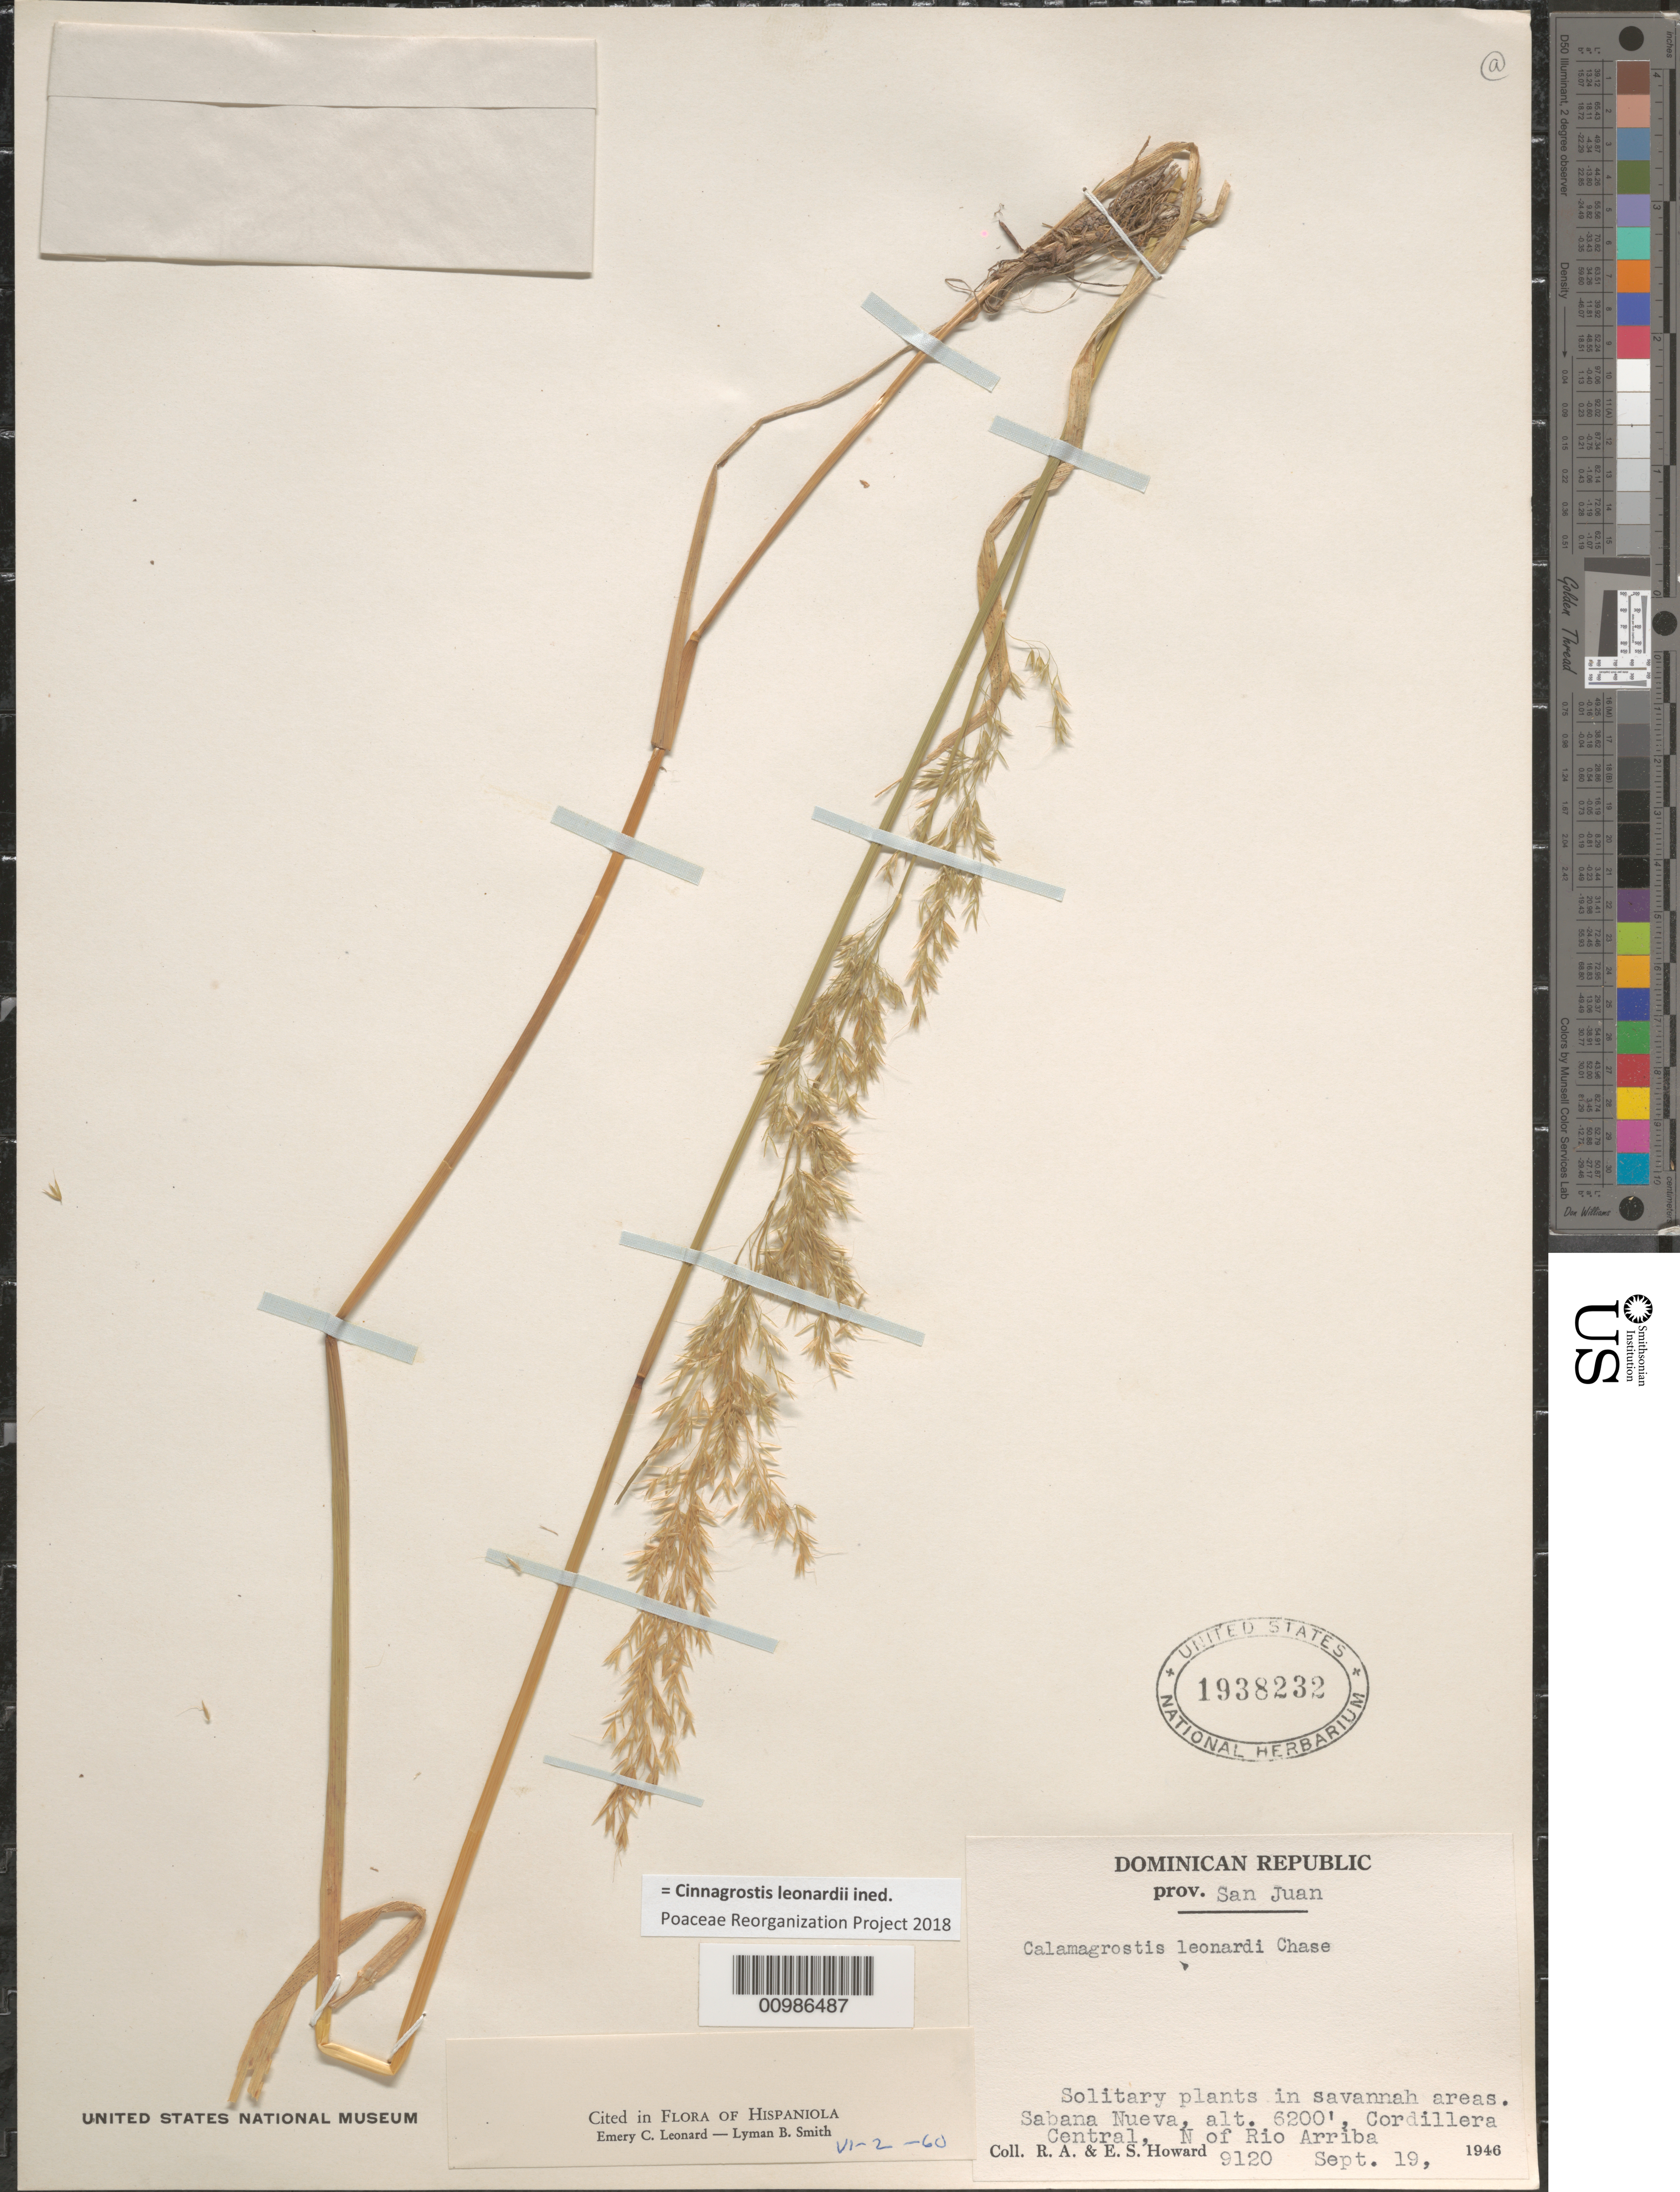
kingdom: Plantae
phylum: Tracheophyta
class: Liliopsida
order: Poales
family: Poaceae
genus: Cinnagrostis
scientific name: Cinnagrostis leonardii ined.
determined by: Poaceae Reorganization Project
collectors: R. A. Howard & E. S. Howard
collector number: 9120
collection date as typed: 19 Sep 1946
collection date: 1946-09-19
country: Dominican Republic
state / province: San Juan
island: Hispaniola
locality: Cordillera Central, N. of Rio Arriba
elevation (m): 1890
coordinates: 0 N, 0 E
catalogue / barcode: US 1938232